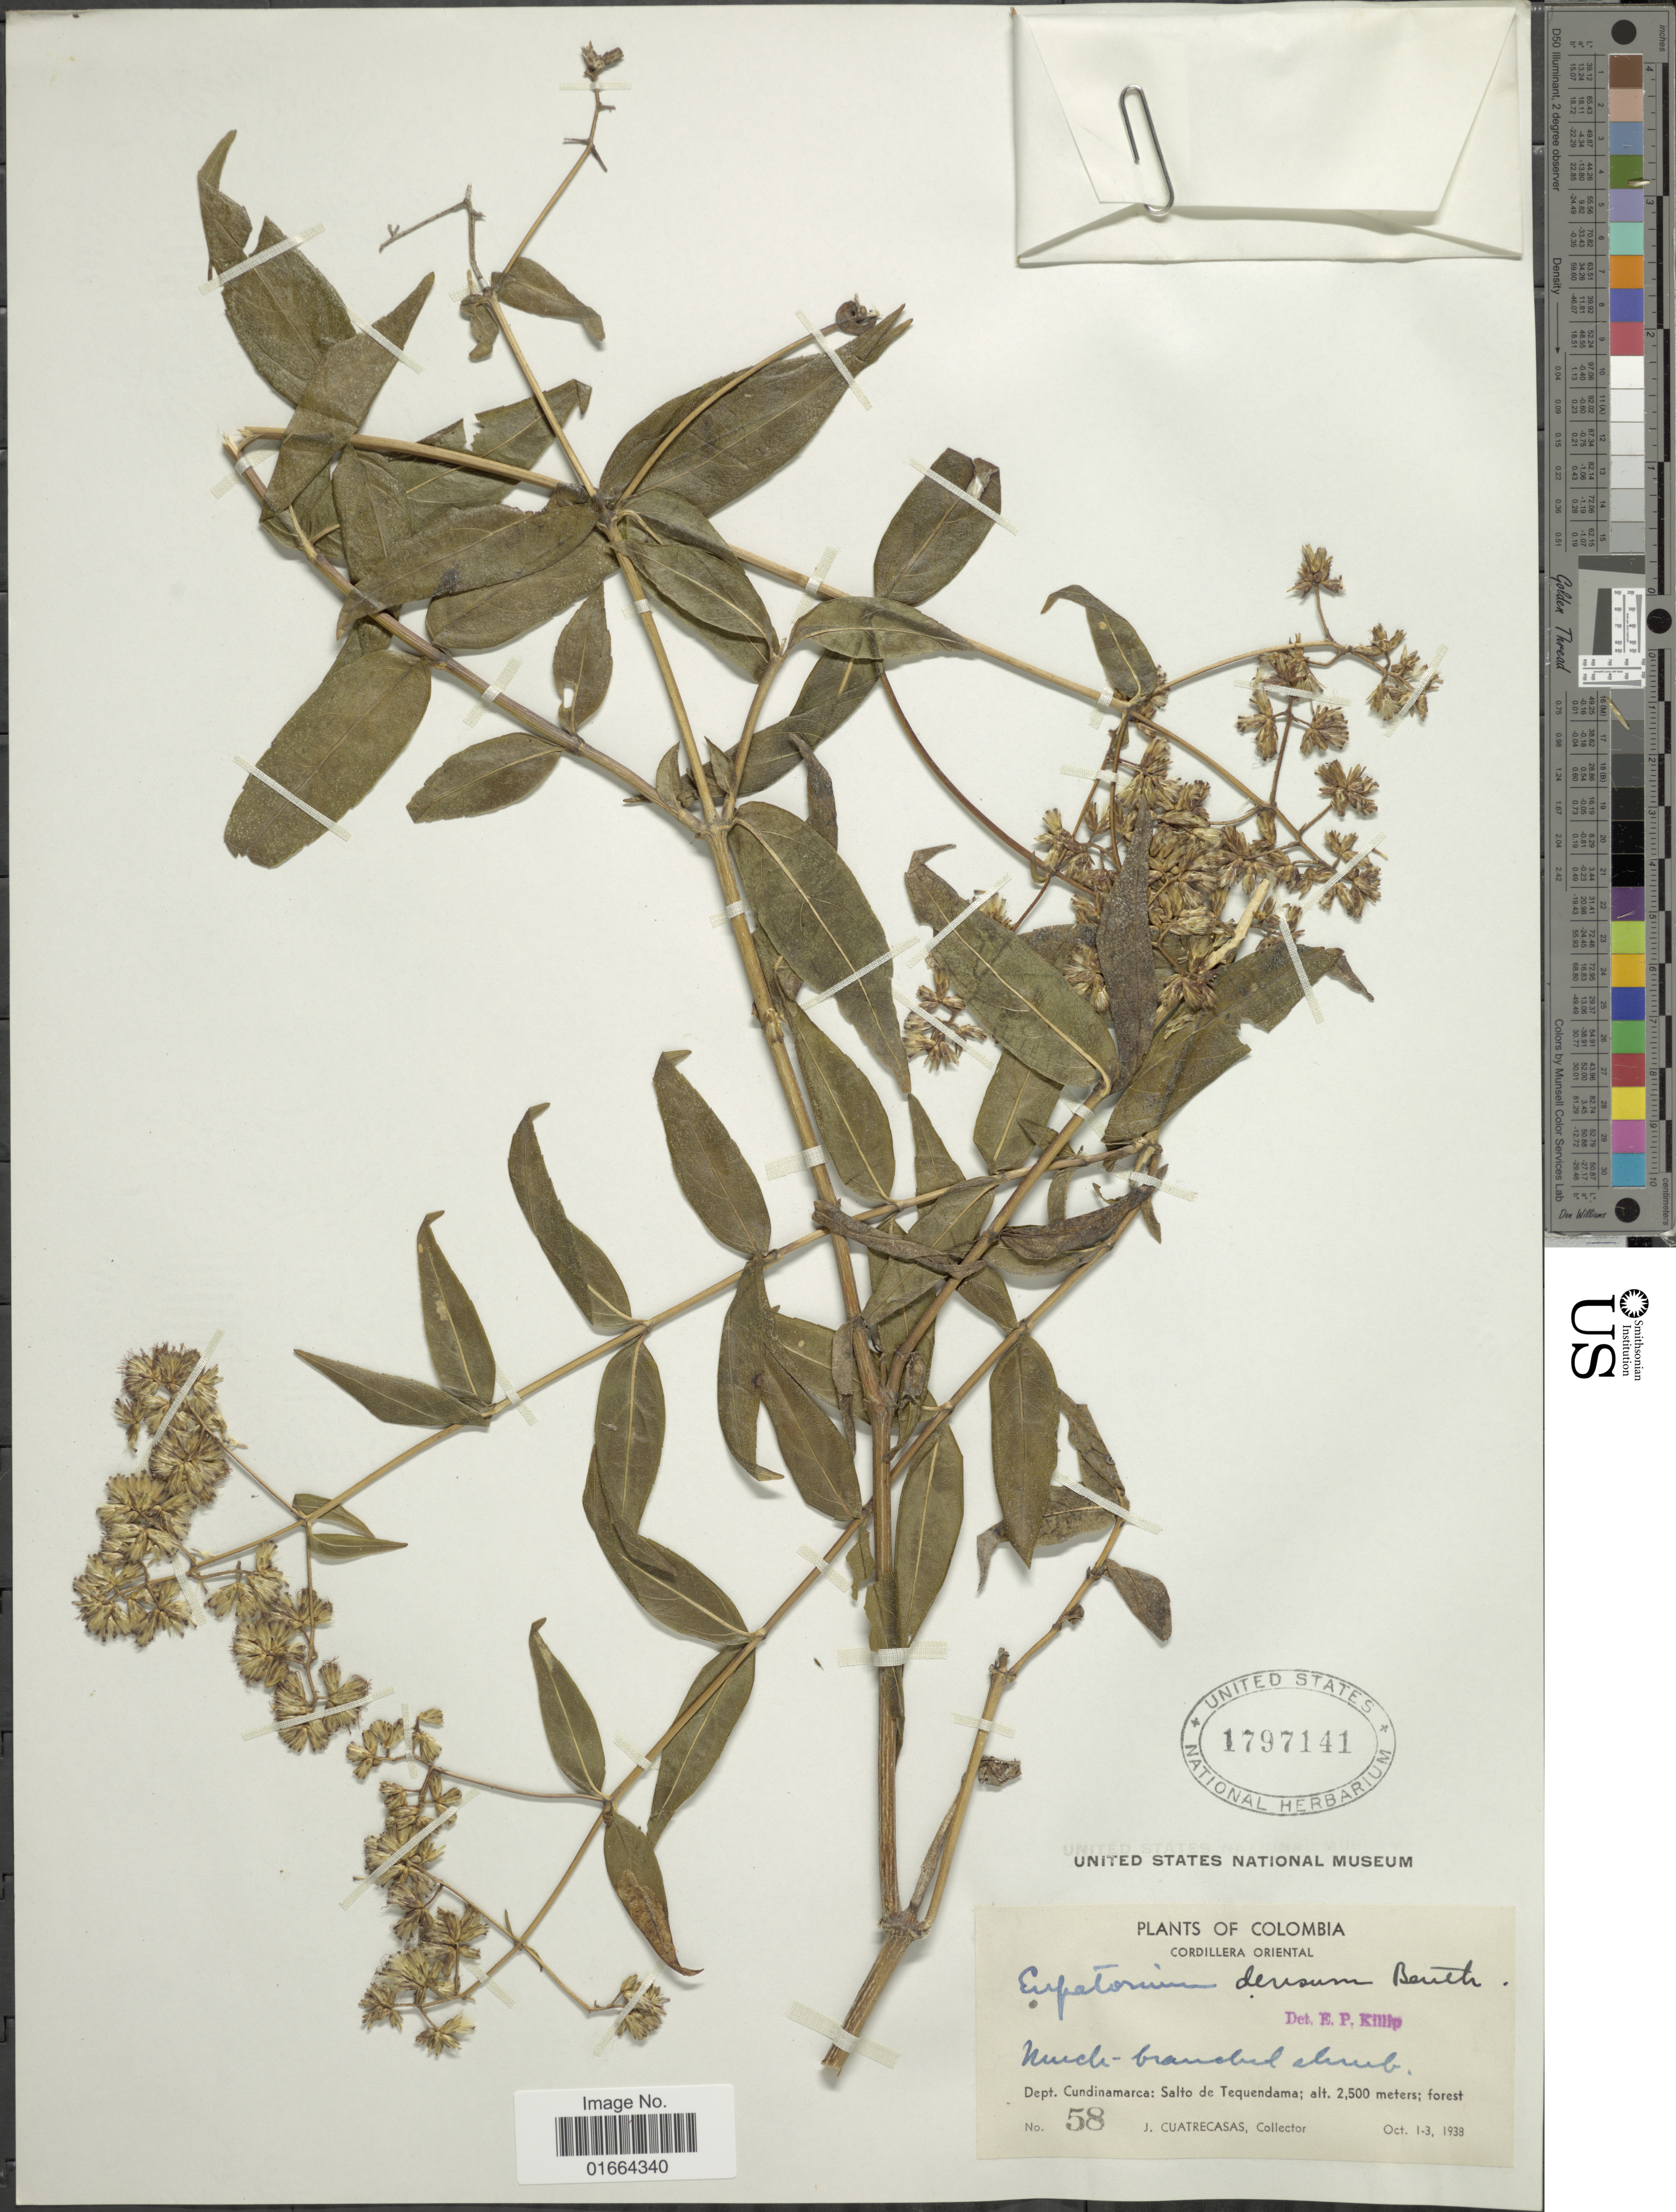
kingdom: Plantae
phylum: Tracheophyta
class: Magnoliopsida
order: Asterales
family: Asteraceae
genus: Asplundianthus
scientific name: Asplundianthus densus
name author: (Benth.) R.M. King & H. Rob.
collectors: J. Cuatrecasas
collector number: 58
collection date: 1938-10-01/1938-10-03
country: Colombia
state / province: Cundinamarca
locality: Cordillera Oriental. Salto de Tequendama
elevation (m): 2500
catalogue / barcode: US 1797141